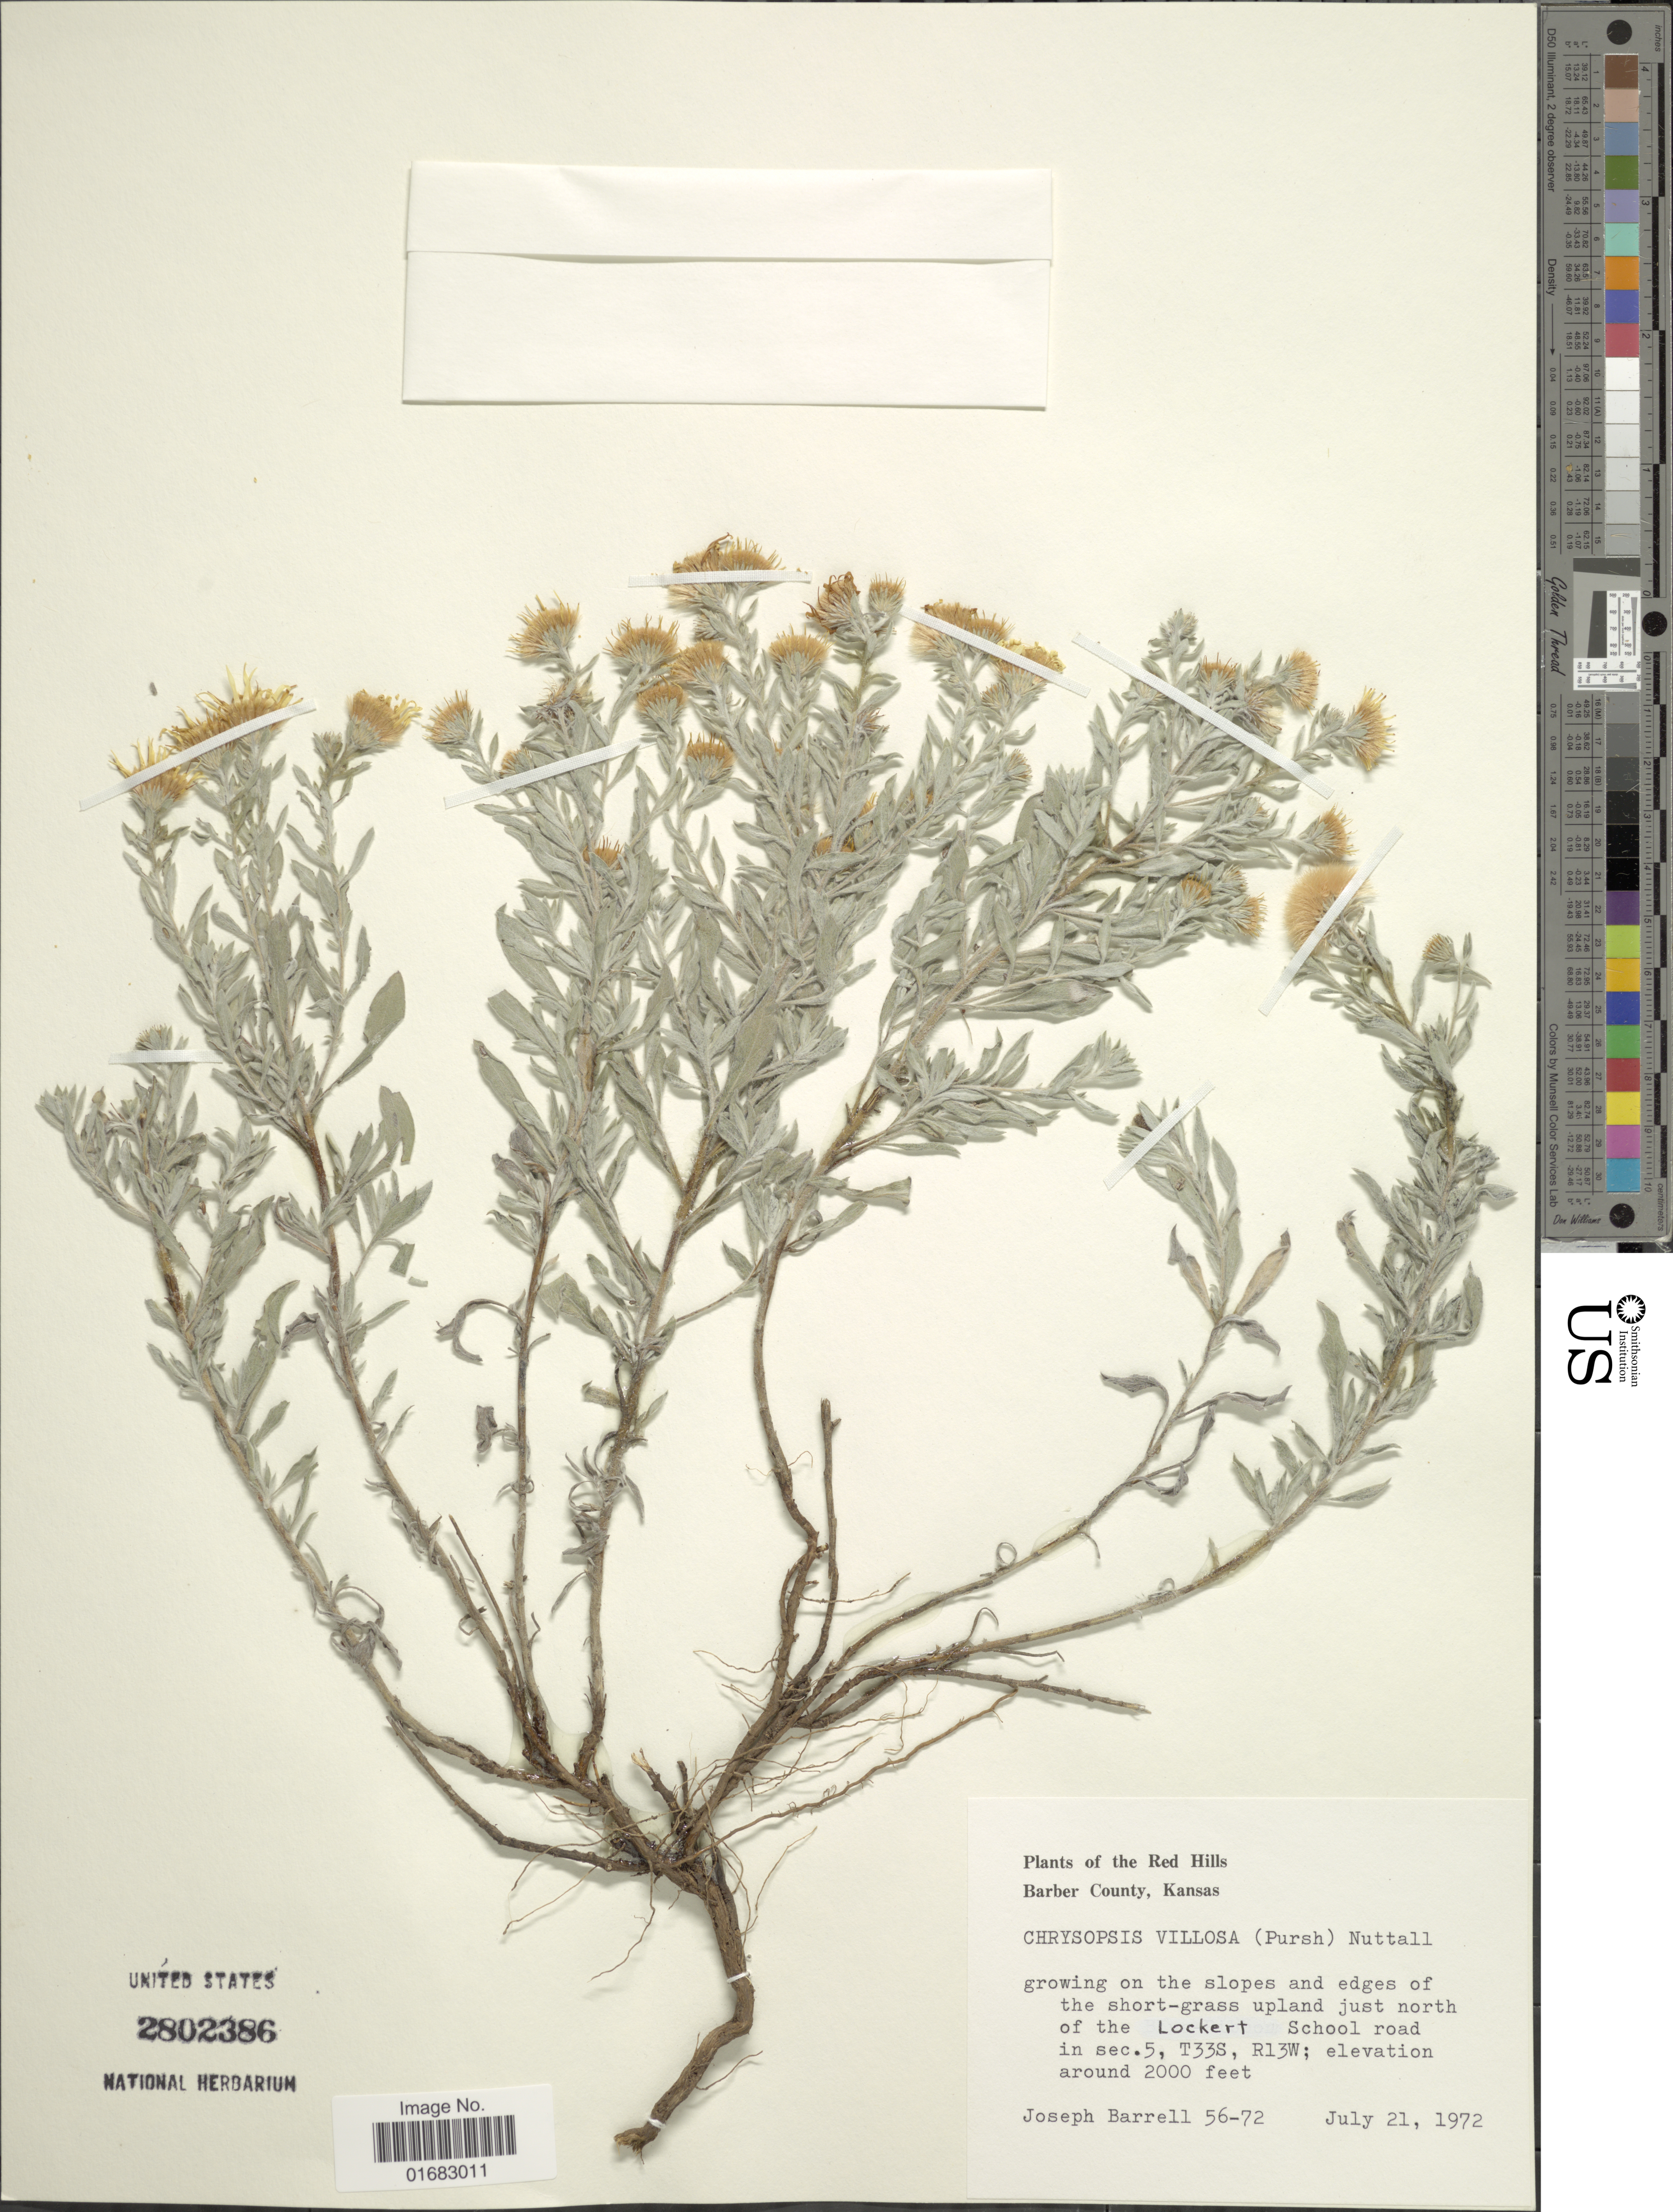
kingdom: Plantae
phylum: Tracheophyta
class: Magnoliopsida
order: Asterales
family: Asteraceae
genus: Heterotheca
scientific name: Heterotheca villosa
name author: (Pursh) Shinners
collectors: J. Barrell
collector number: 56-72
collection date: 1972-07-21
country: United States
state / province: Kansas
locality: Red Hills, Barber County, growing on the slopes and edges of the short-grass upland just north of the Lockert School road in sec. 5, T33S, R13W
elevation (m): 610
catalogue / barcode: US 2802386